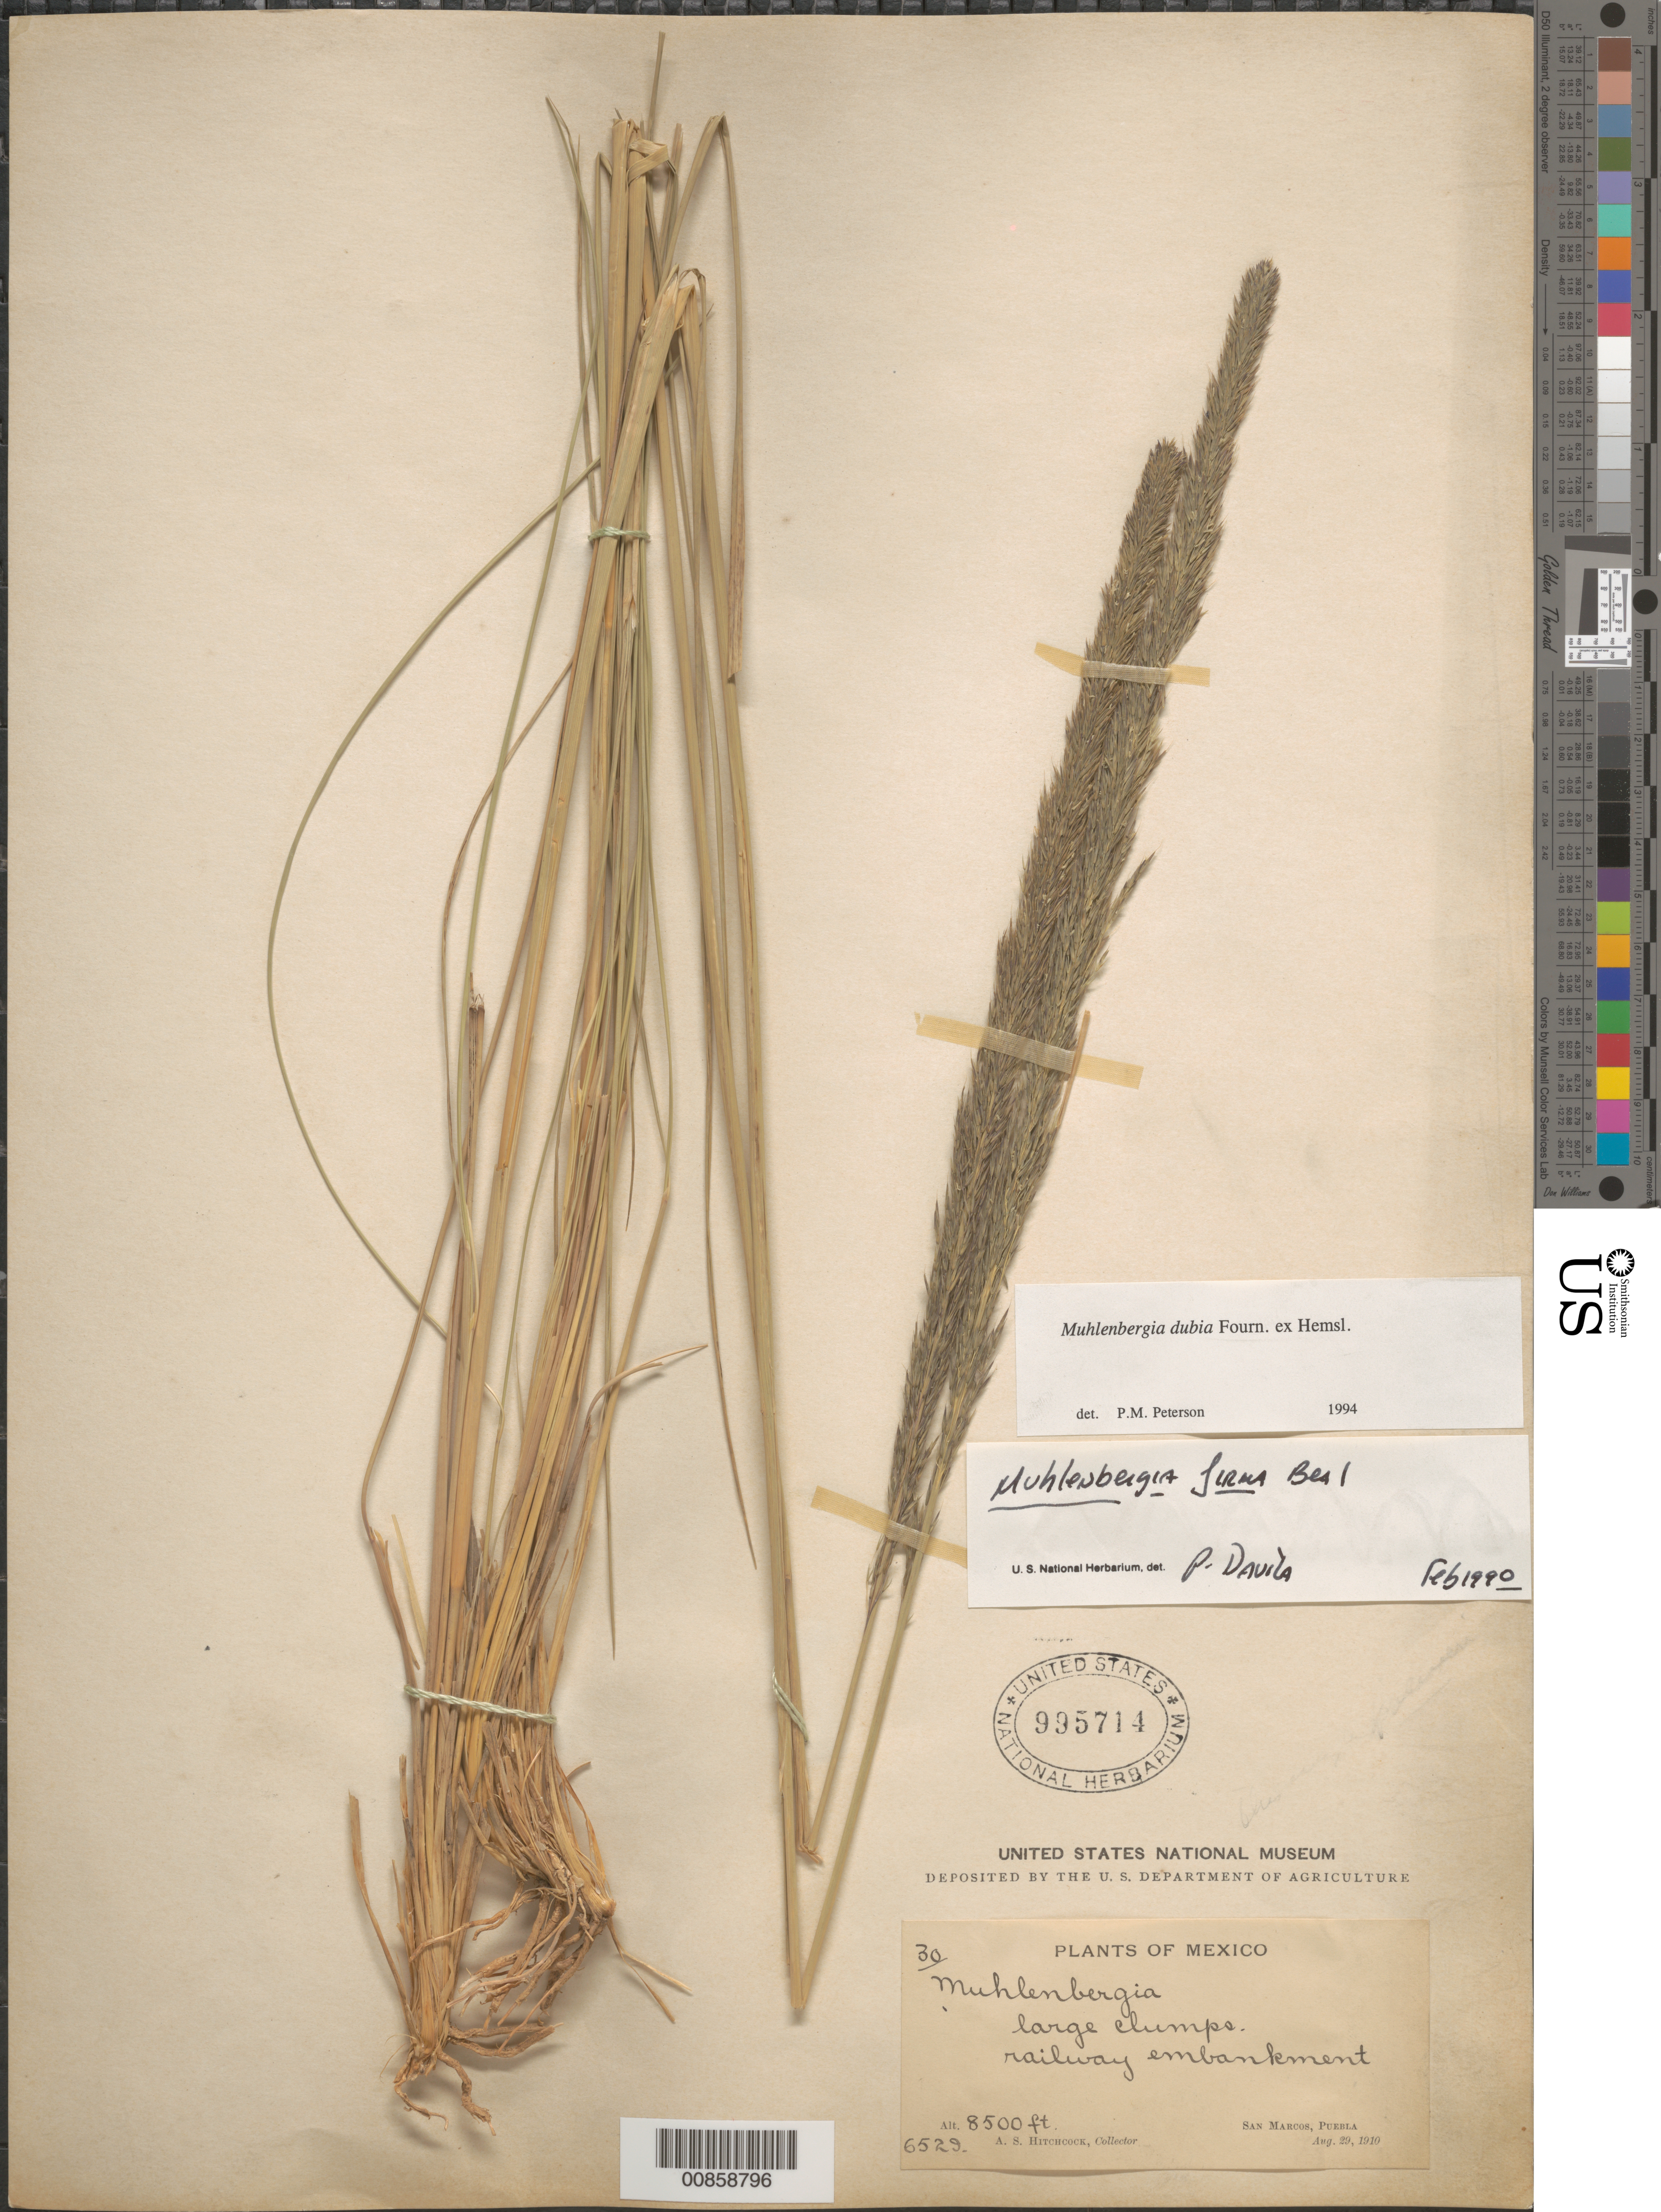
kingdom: Plantae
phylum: Tracheophyta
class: Liliopsida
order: Poales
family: Poaceae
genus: Muhlenbergia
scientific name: Muhlenbergia dubia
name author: E. Fourn.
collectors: A. S. Hitchcock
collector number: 6529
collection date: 1910-08-29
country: Mexico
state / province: Puebla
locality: San Marcos.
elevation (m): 2591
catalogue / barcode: US 995714